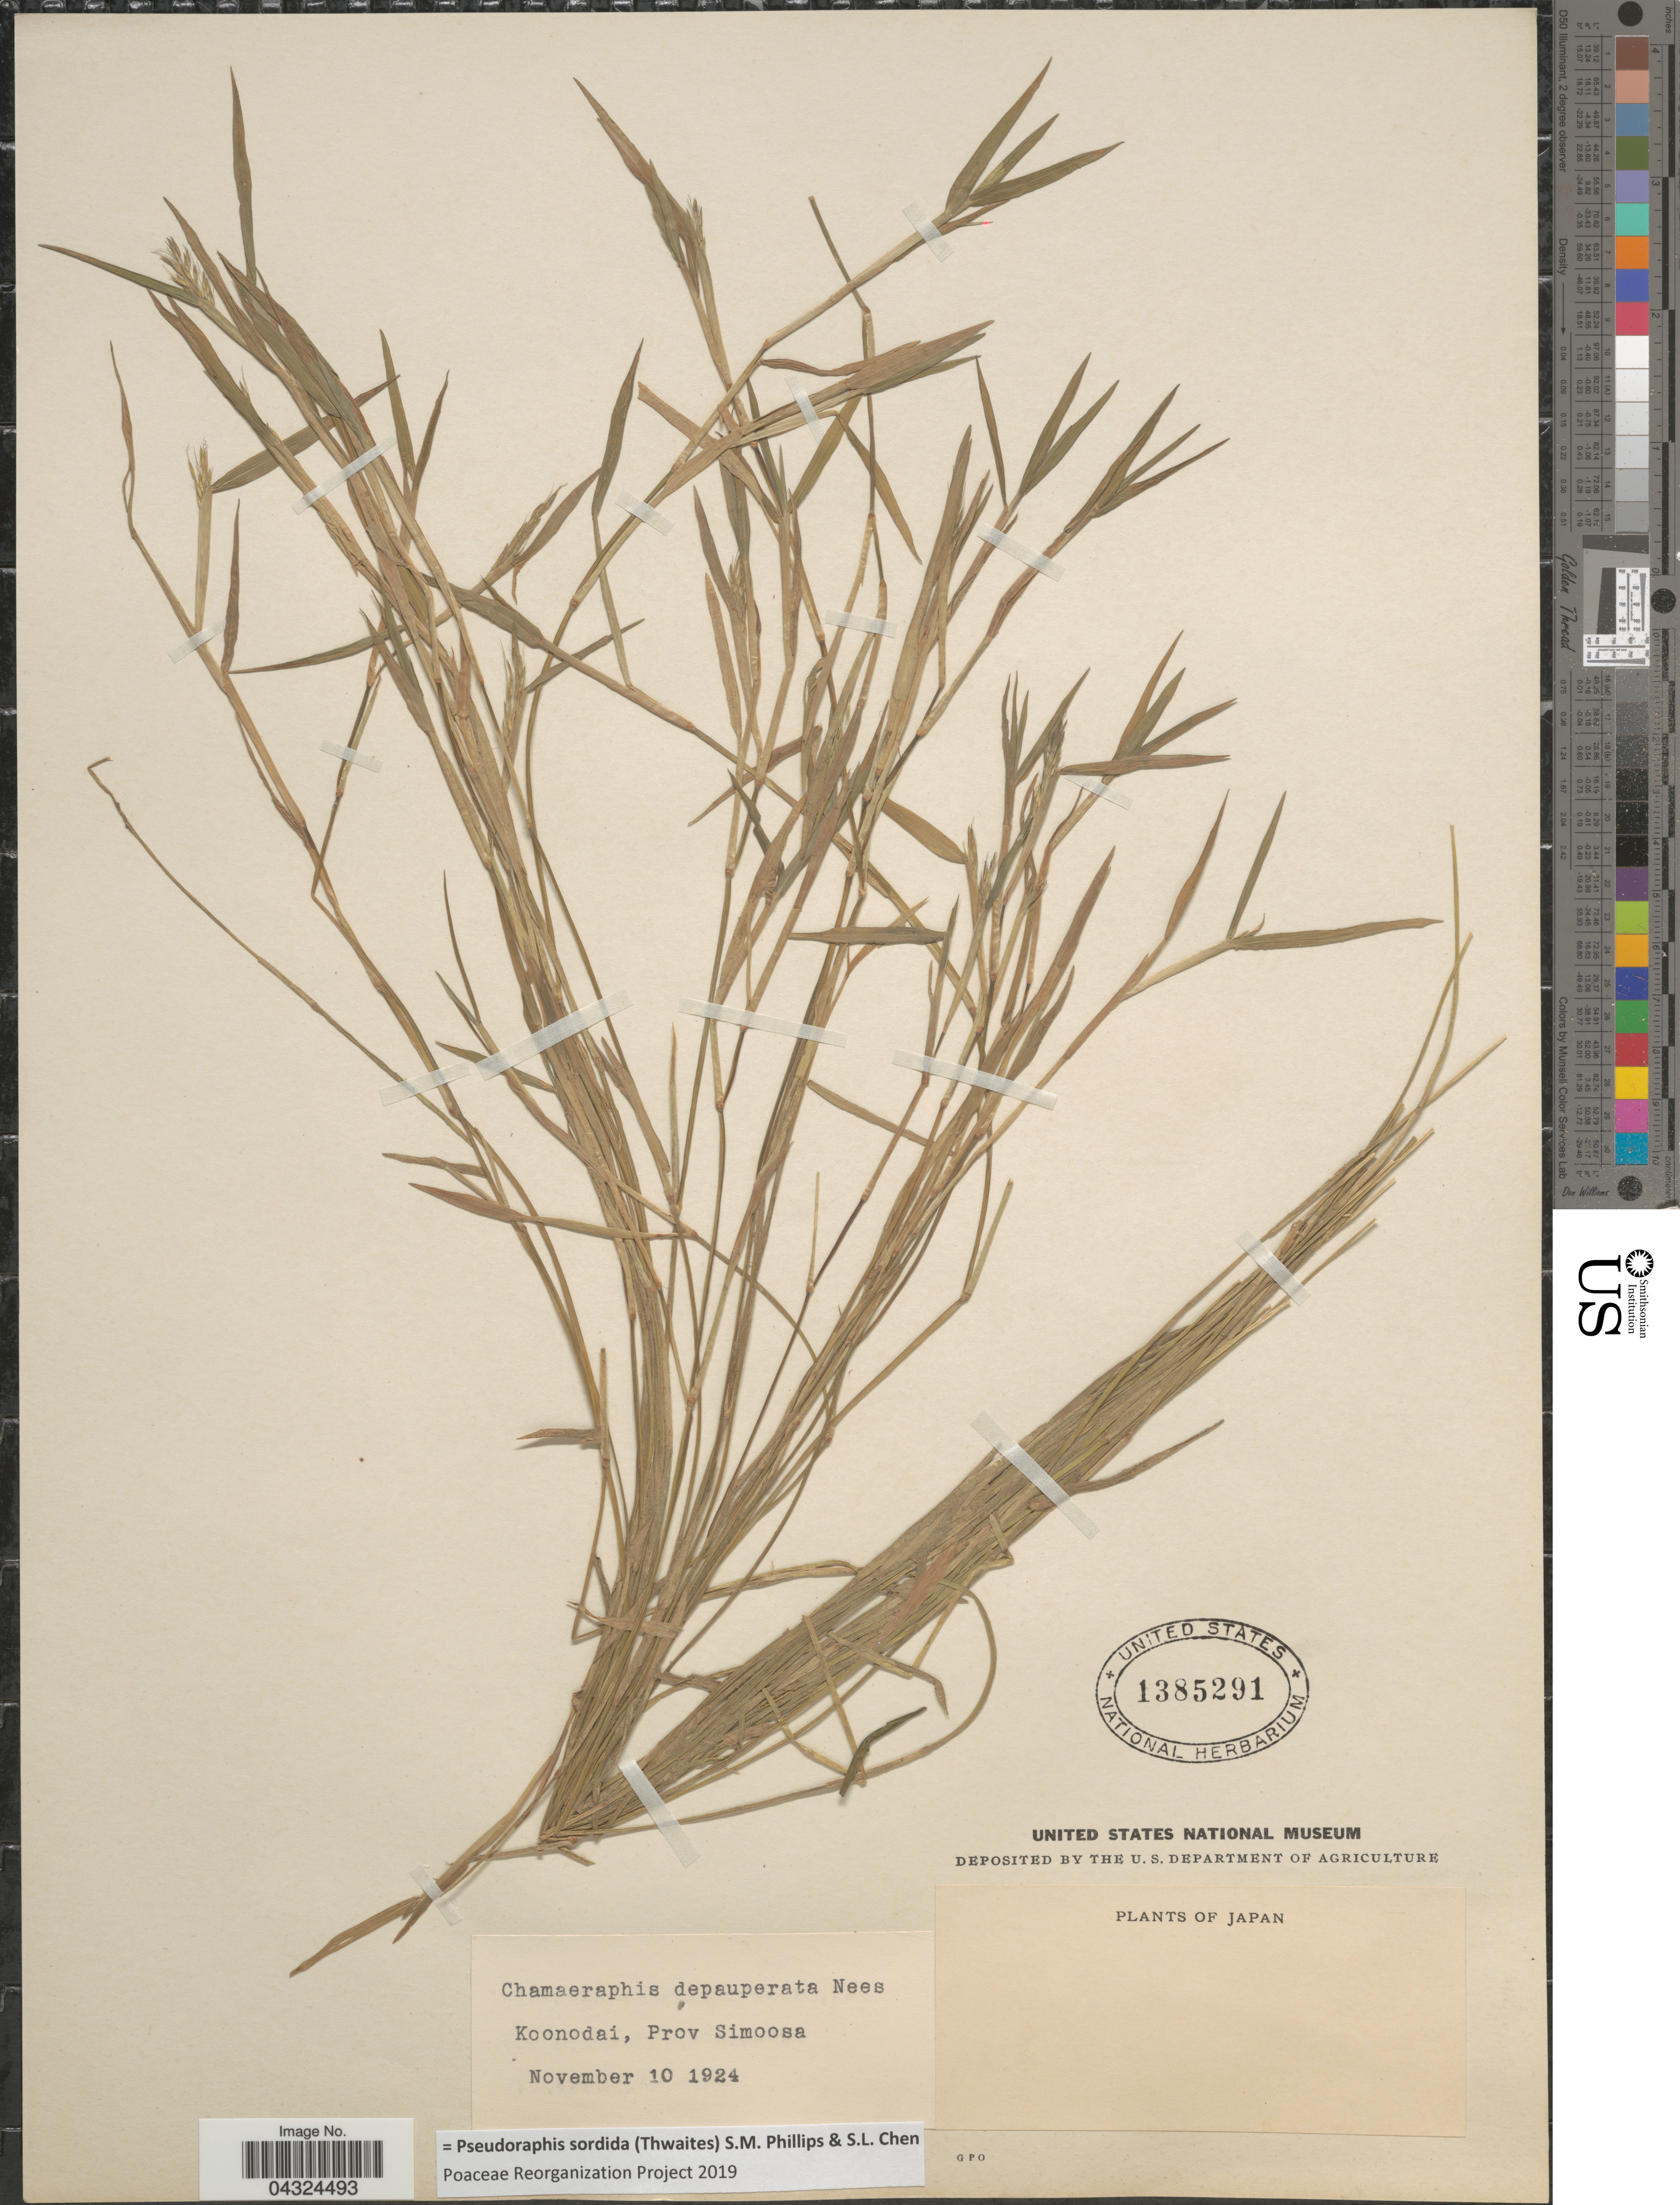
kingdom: Plantae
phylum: Tracheophyta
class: Liliopsida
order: Poales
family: Poaceae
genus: Pseudoraphis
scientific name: Pseudoraphis sordida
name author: (Thwaites) S.M. Phillips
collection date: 1924-11-10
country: Japan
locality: Koonodai, Prov Simooosa.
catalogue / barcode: US 1385291